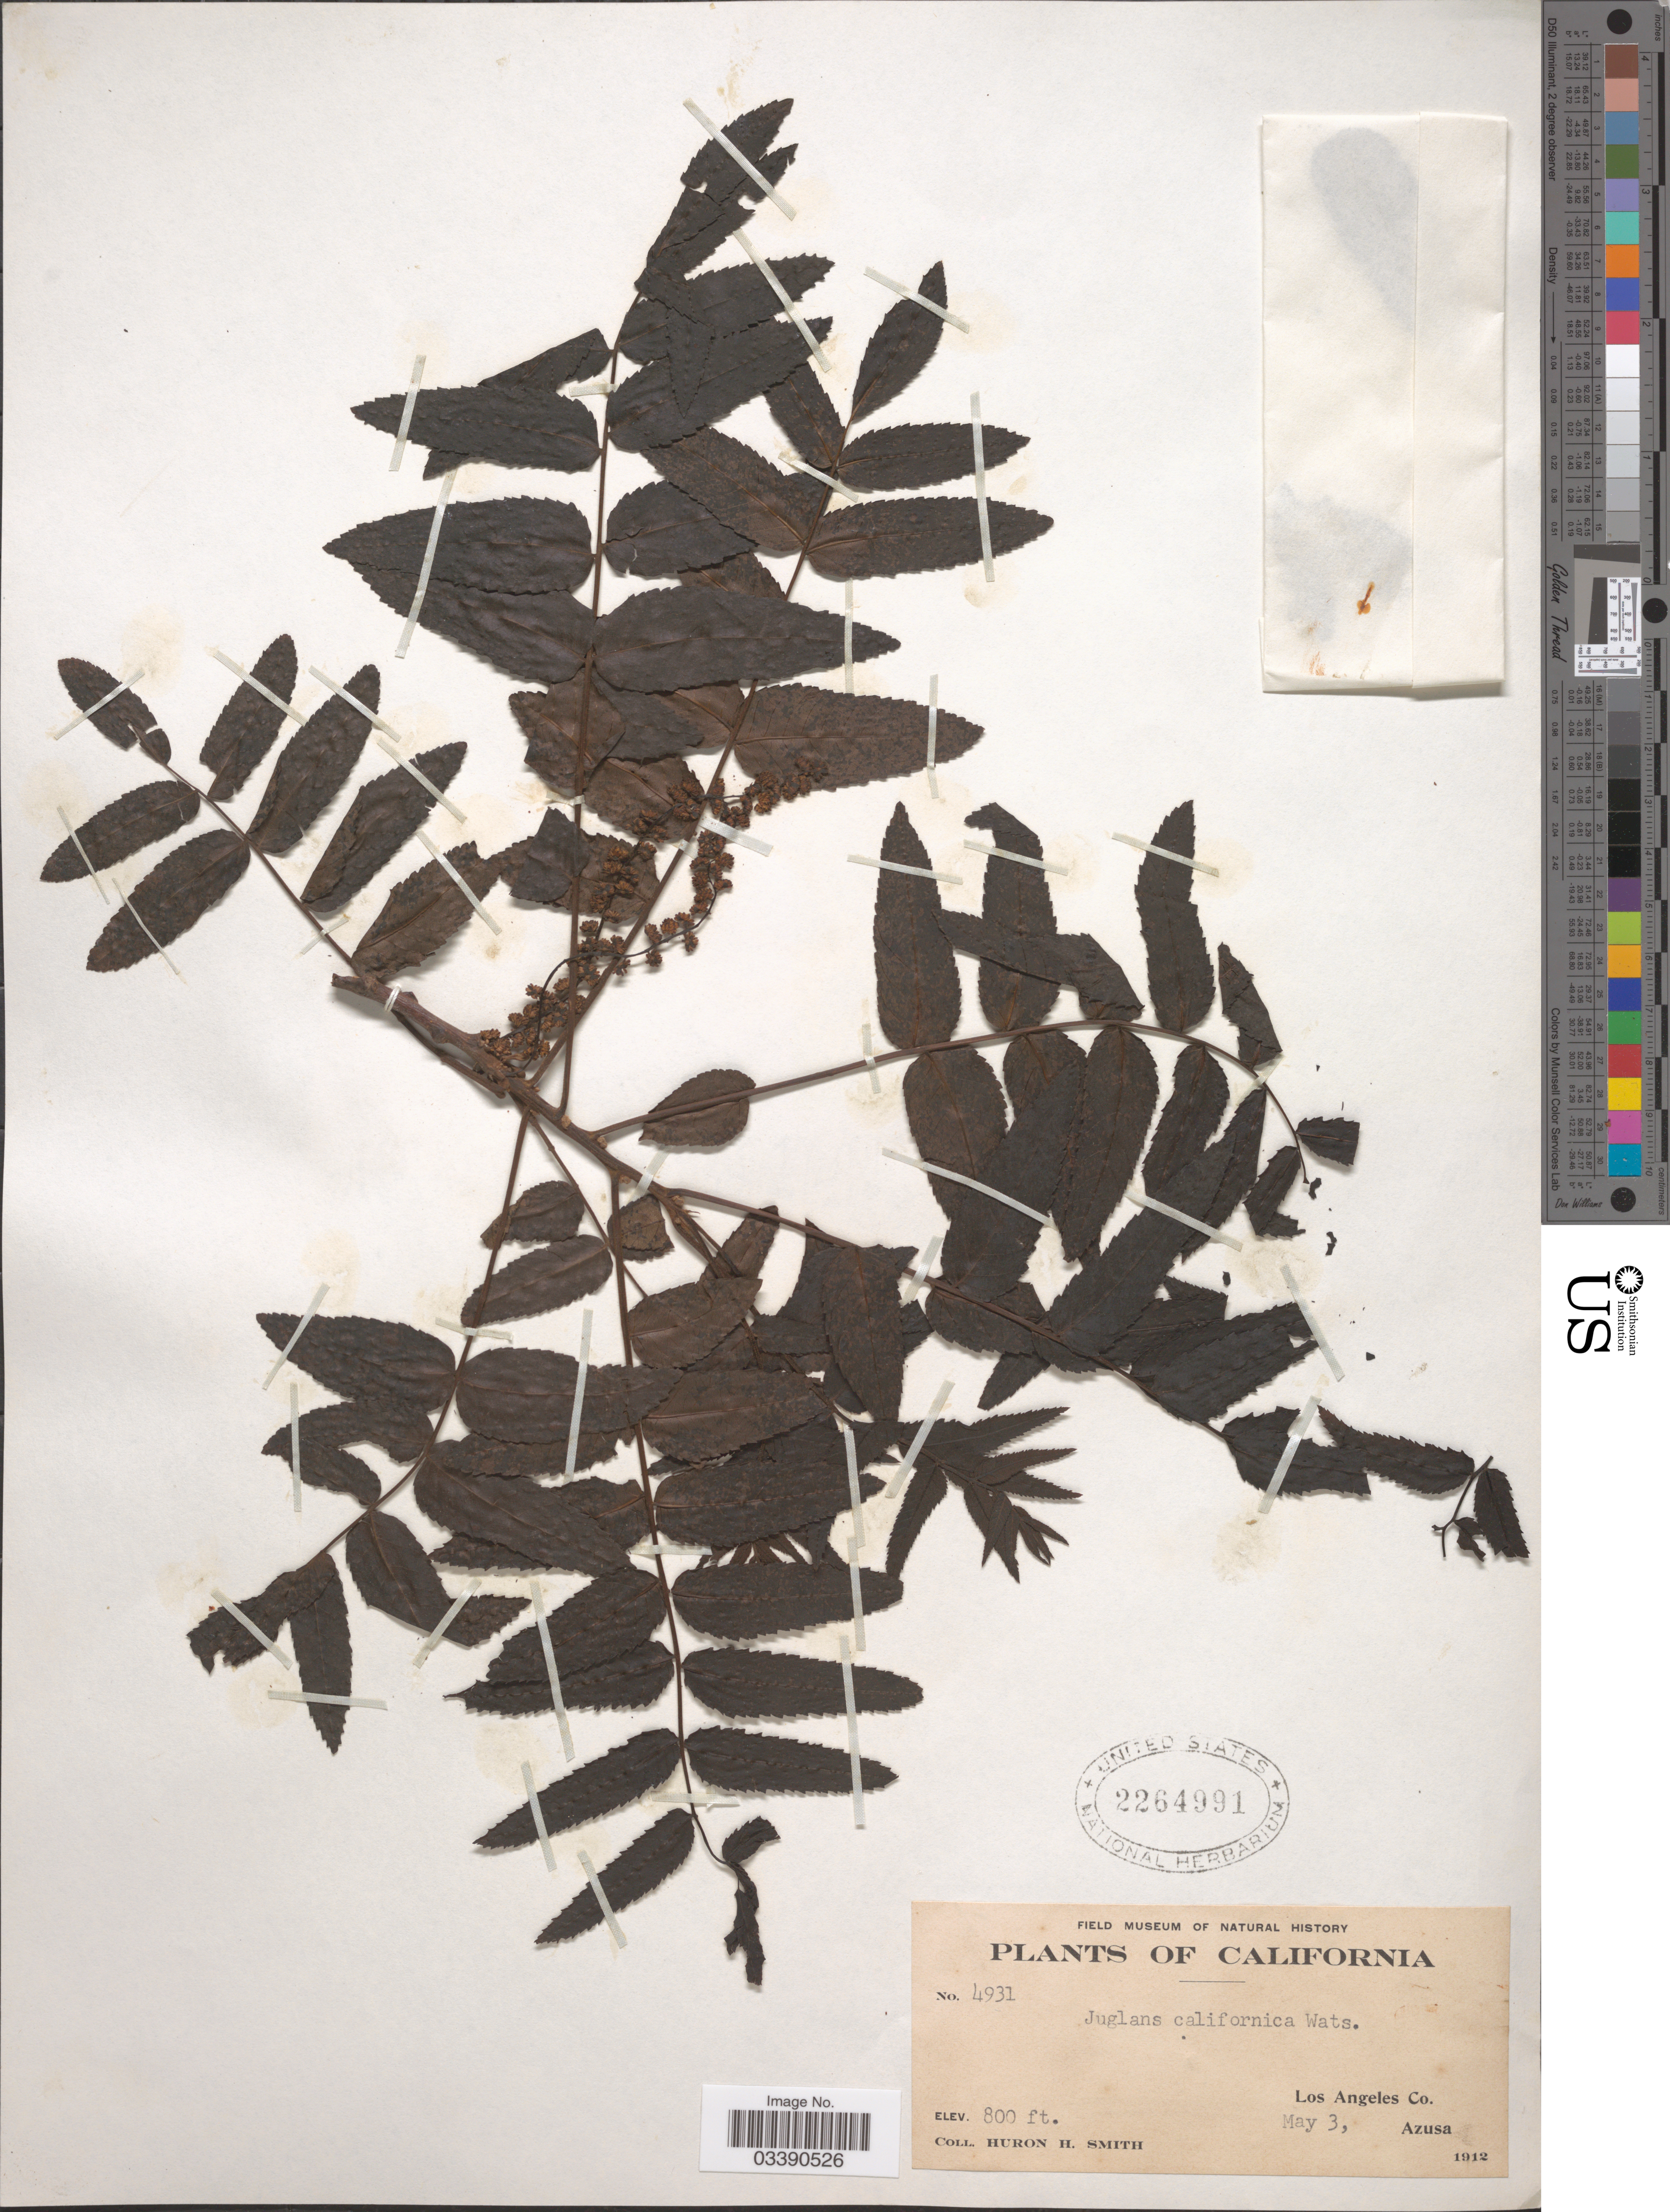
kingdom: Plantae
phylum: Tracheophyta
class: Magnoliopsida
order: Fagales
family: Juglandaceae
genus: Juglans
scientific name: Juglans californica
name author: S. Watson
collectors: Huron H. Smith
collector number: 4931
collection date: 1912-05-03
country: United States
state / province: California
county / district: Los Angeles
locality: Los Angeles Co. Azusa.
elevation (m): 244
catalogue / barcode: US 2264991